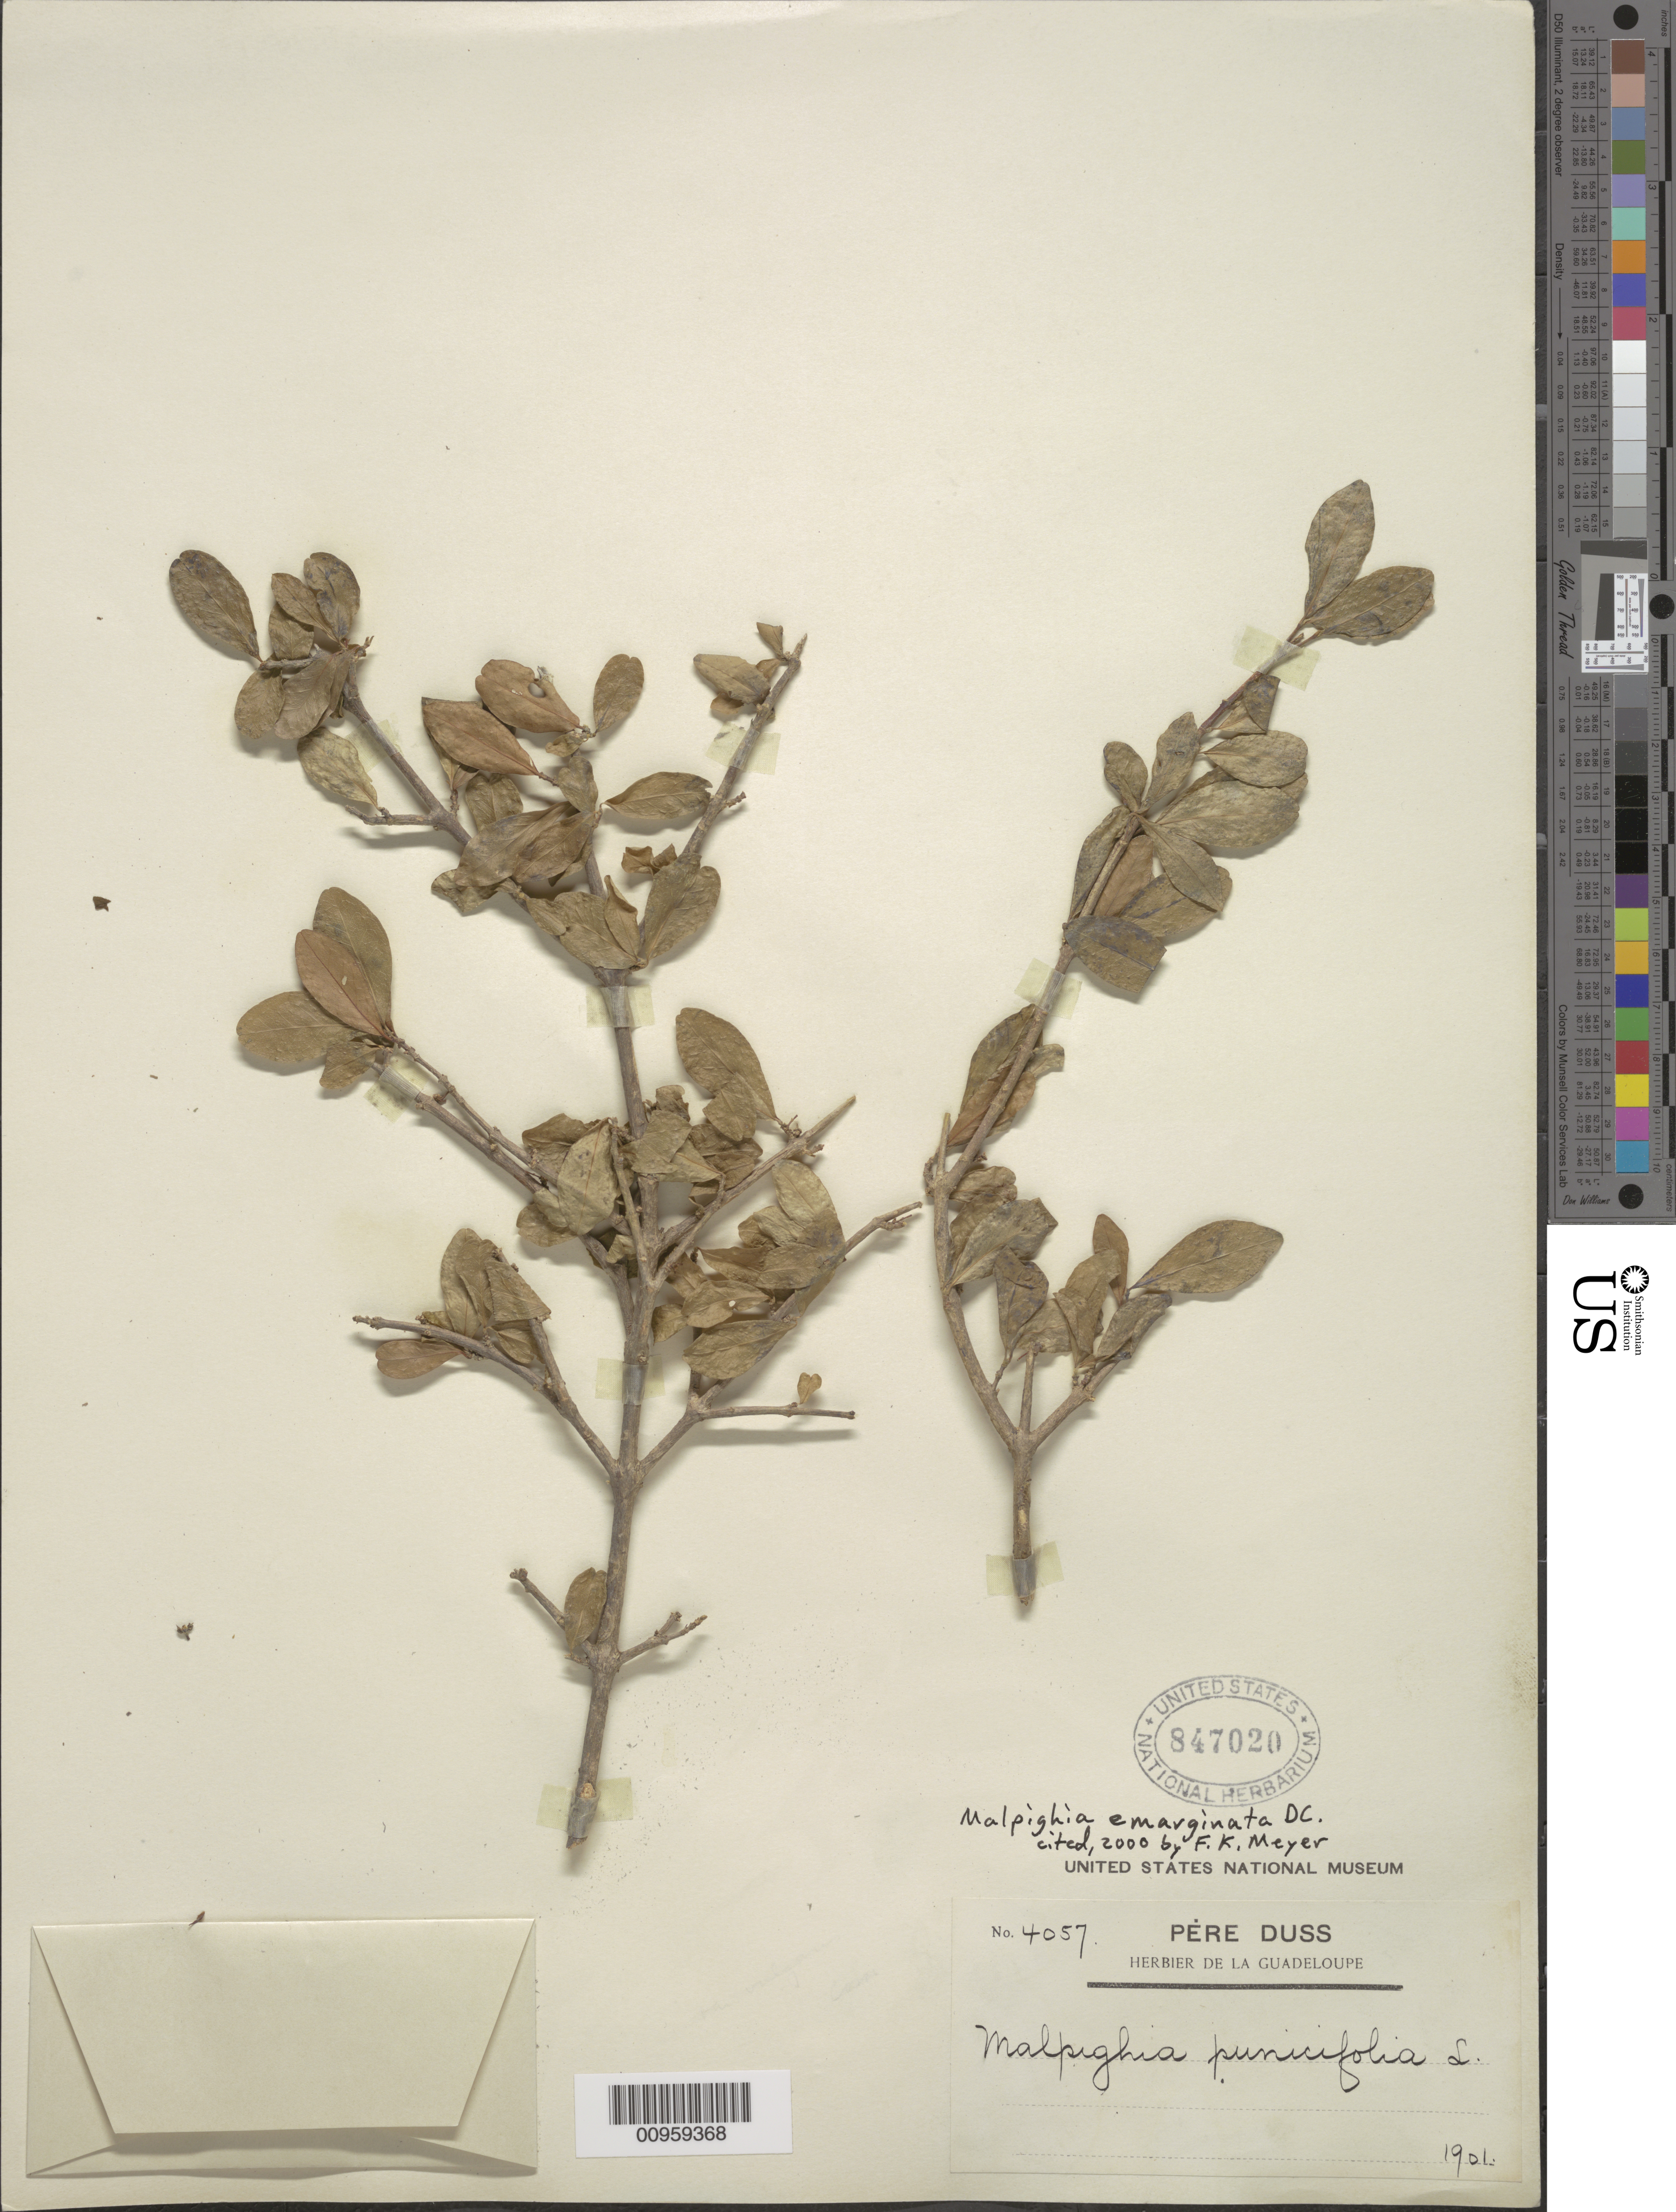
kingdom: Plantae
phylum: Tracheophyta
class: Magnoliopsida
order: Malpighiales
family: Malpighiaceae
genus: Malpighia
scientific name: Malpighia emarginata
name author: DC.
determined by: Meyer, F. K.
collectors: Père Duss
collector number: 4057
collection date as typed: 1901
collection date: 1901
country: Guadeloupe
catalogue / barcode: US 847020